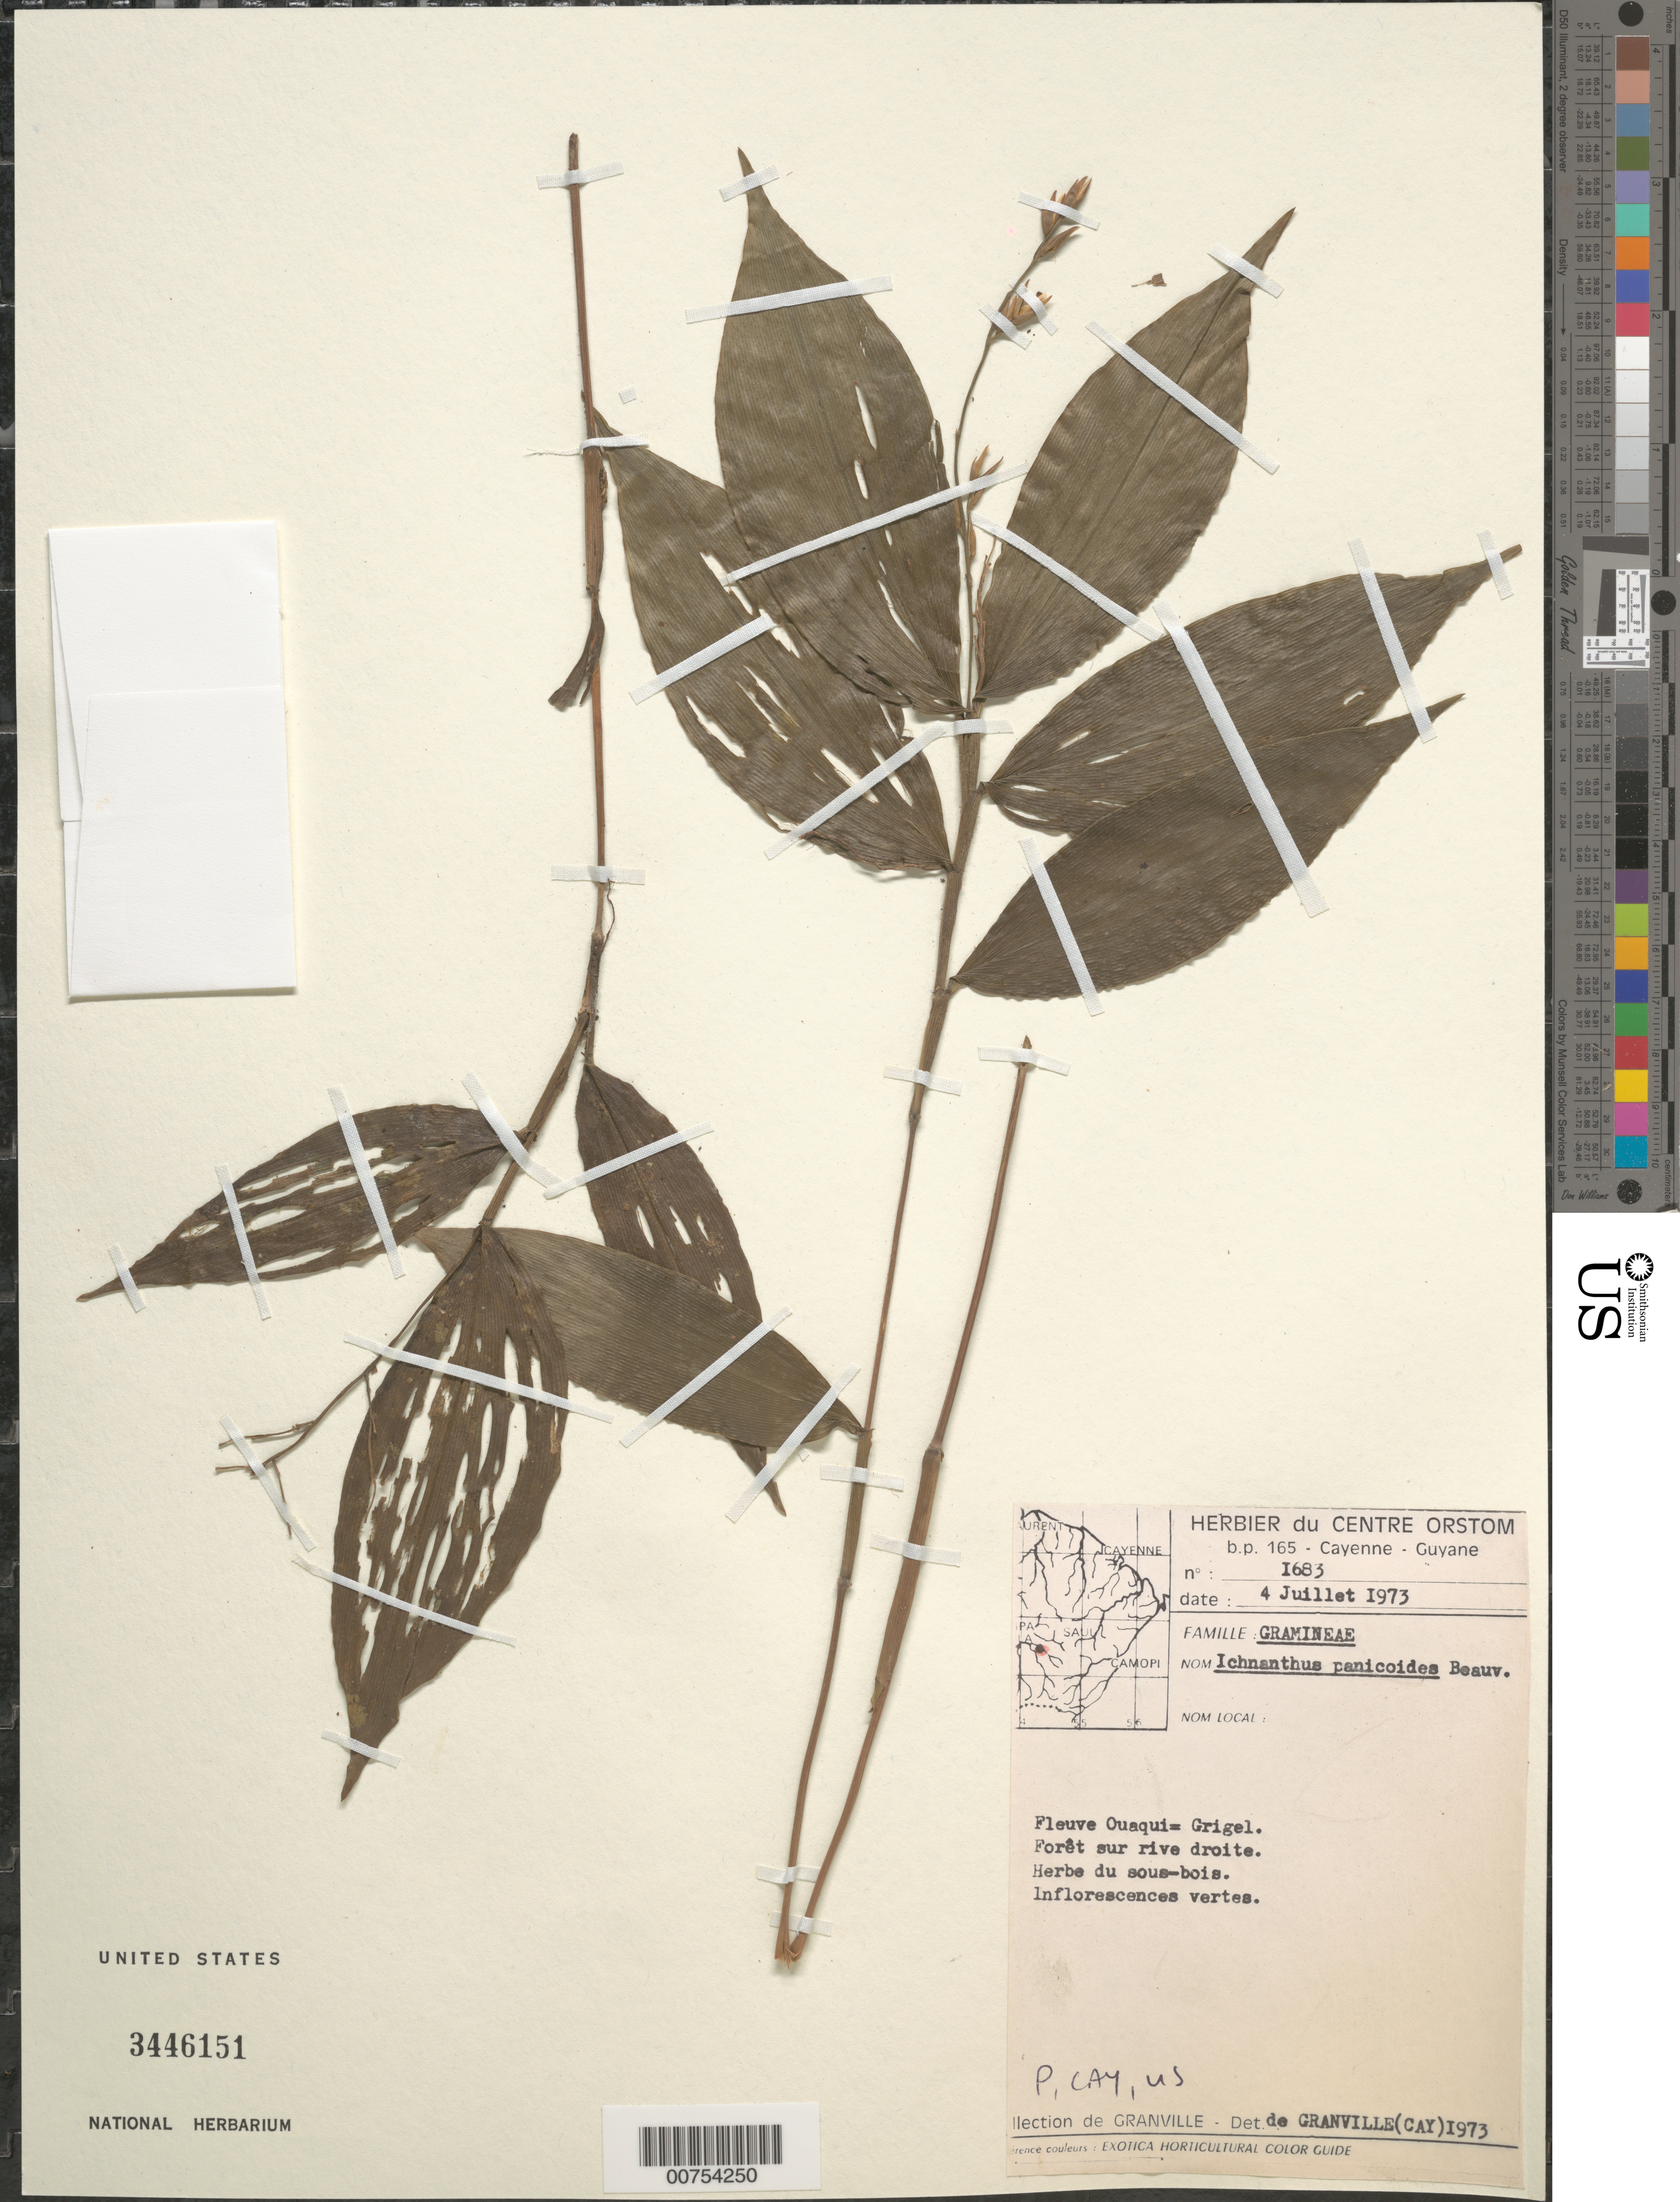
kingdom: Plantae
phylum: Tracheophyta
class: Liliopsida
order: Poales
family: Poaceae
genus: Ichnanthus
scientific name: Ichnanthus panicoides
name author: P. Beauv.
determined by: Granville, J. J. de, (CAY), Institut de Recherche pour le Developpement (IRD) (FRENCH GUIANA)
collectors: J.-J. de Granville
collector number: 1683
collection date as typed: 4-Jul-73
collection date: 1973-07-04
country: French Guiana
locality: Fleuve Ouaqui, Grigel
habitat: Forest on river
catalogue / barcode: US 3446151